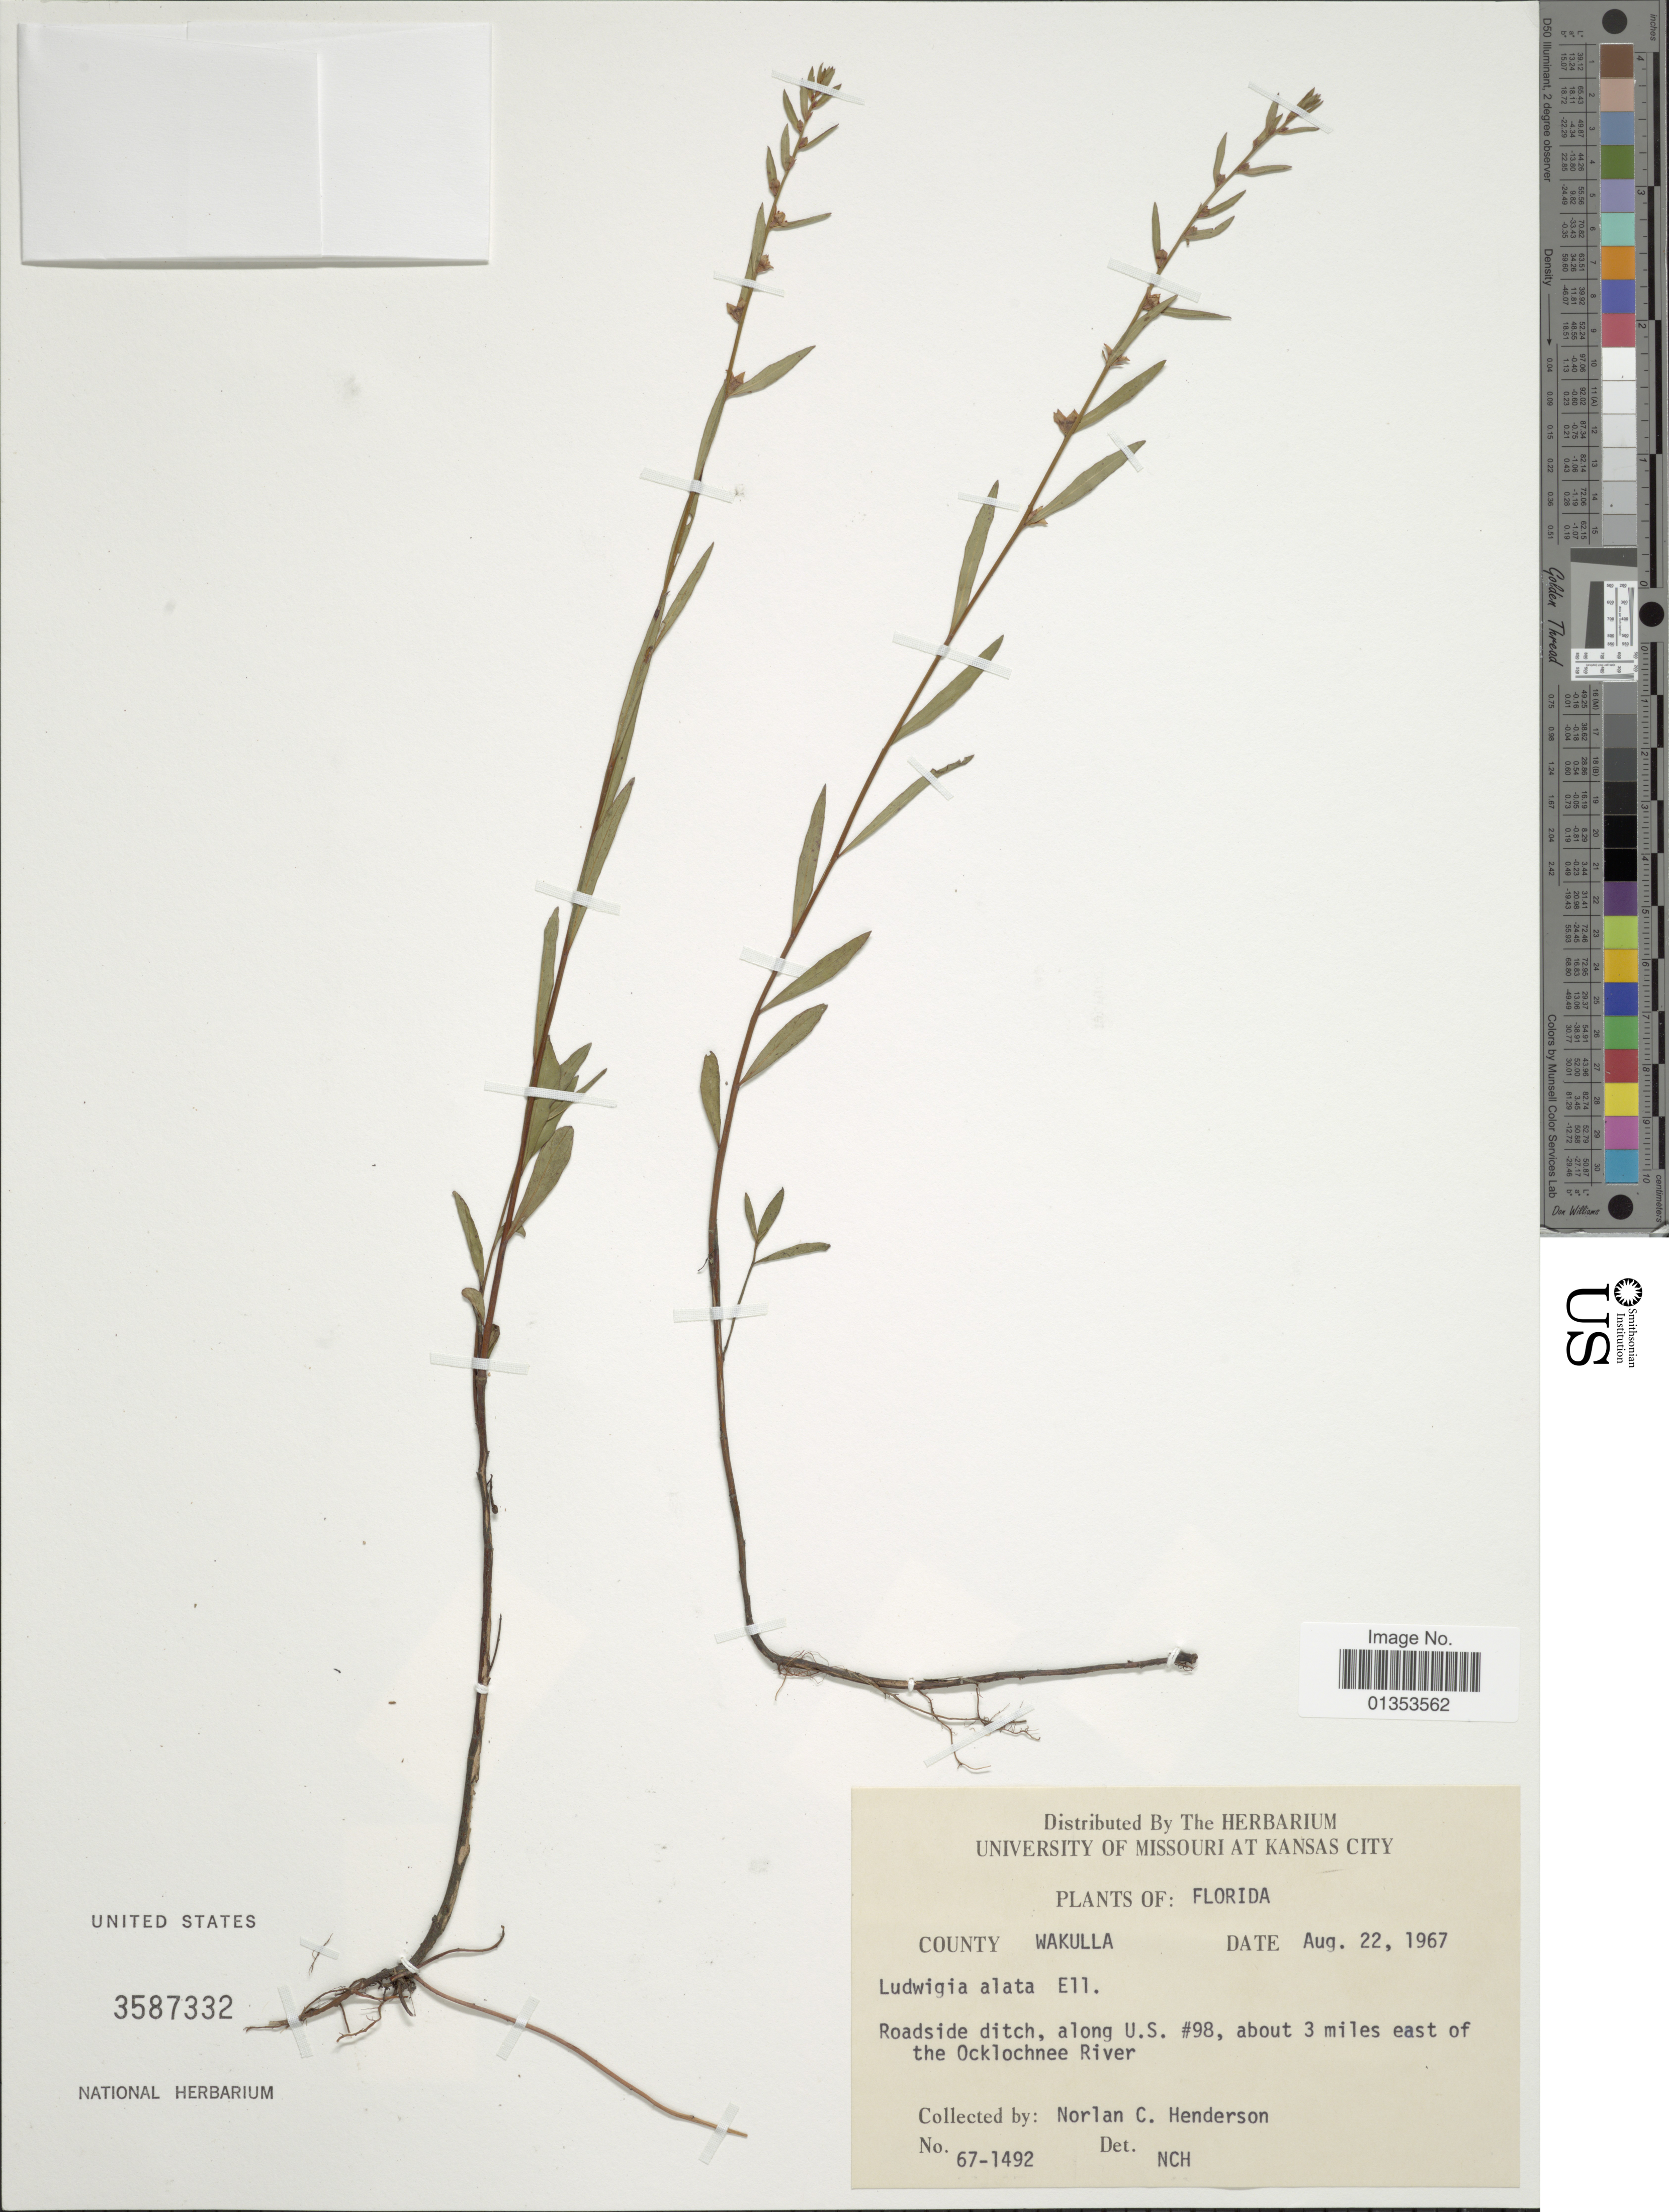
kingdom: Plantae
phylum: Tracheophyta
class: Magnoliopsida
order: Myrtales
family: Onagraceae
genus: Ludwigia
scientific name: Ludwigia alata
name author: Elliott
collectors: N. C. Henderson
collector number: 67-1492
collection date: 1967-08-22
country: United States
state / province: Florida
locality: County: Wakulla, Roadside ditch, along U.S. #98, about 3 miles east of the Ocklochnee River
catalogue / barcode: US 3587332